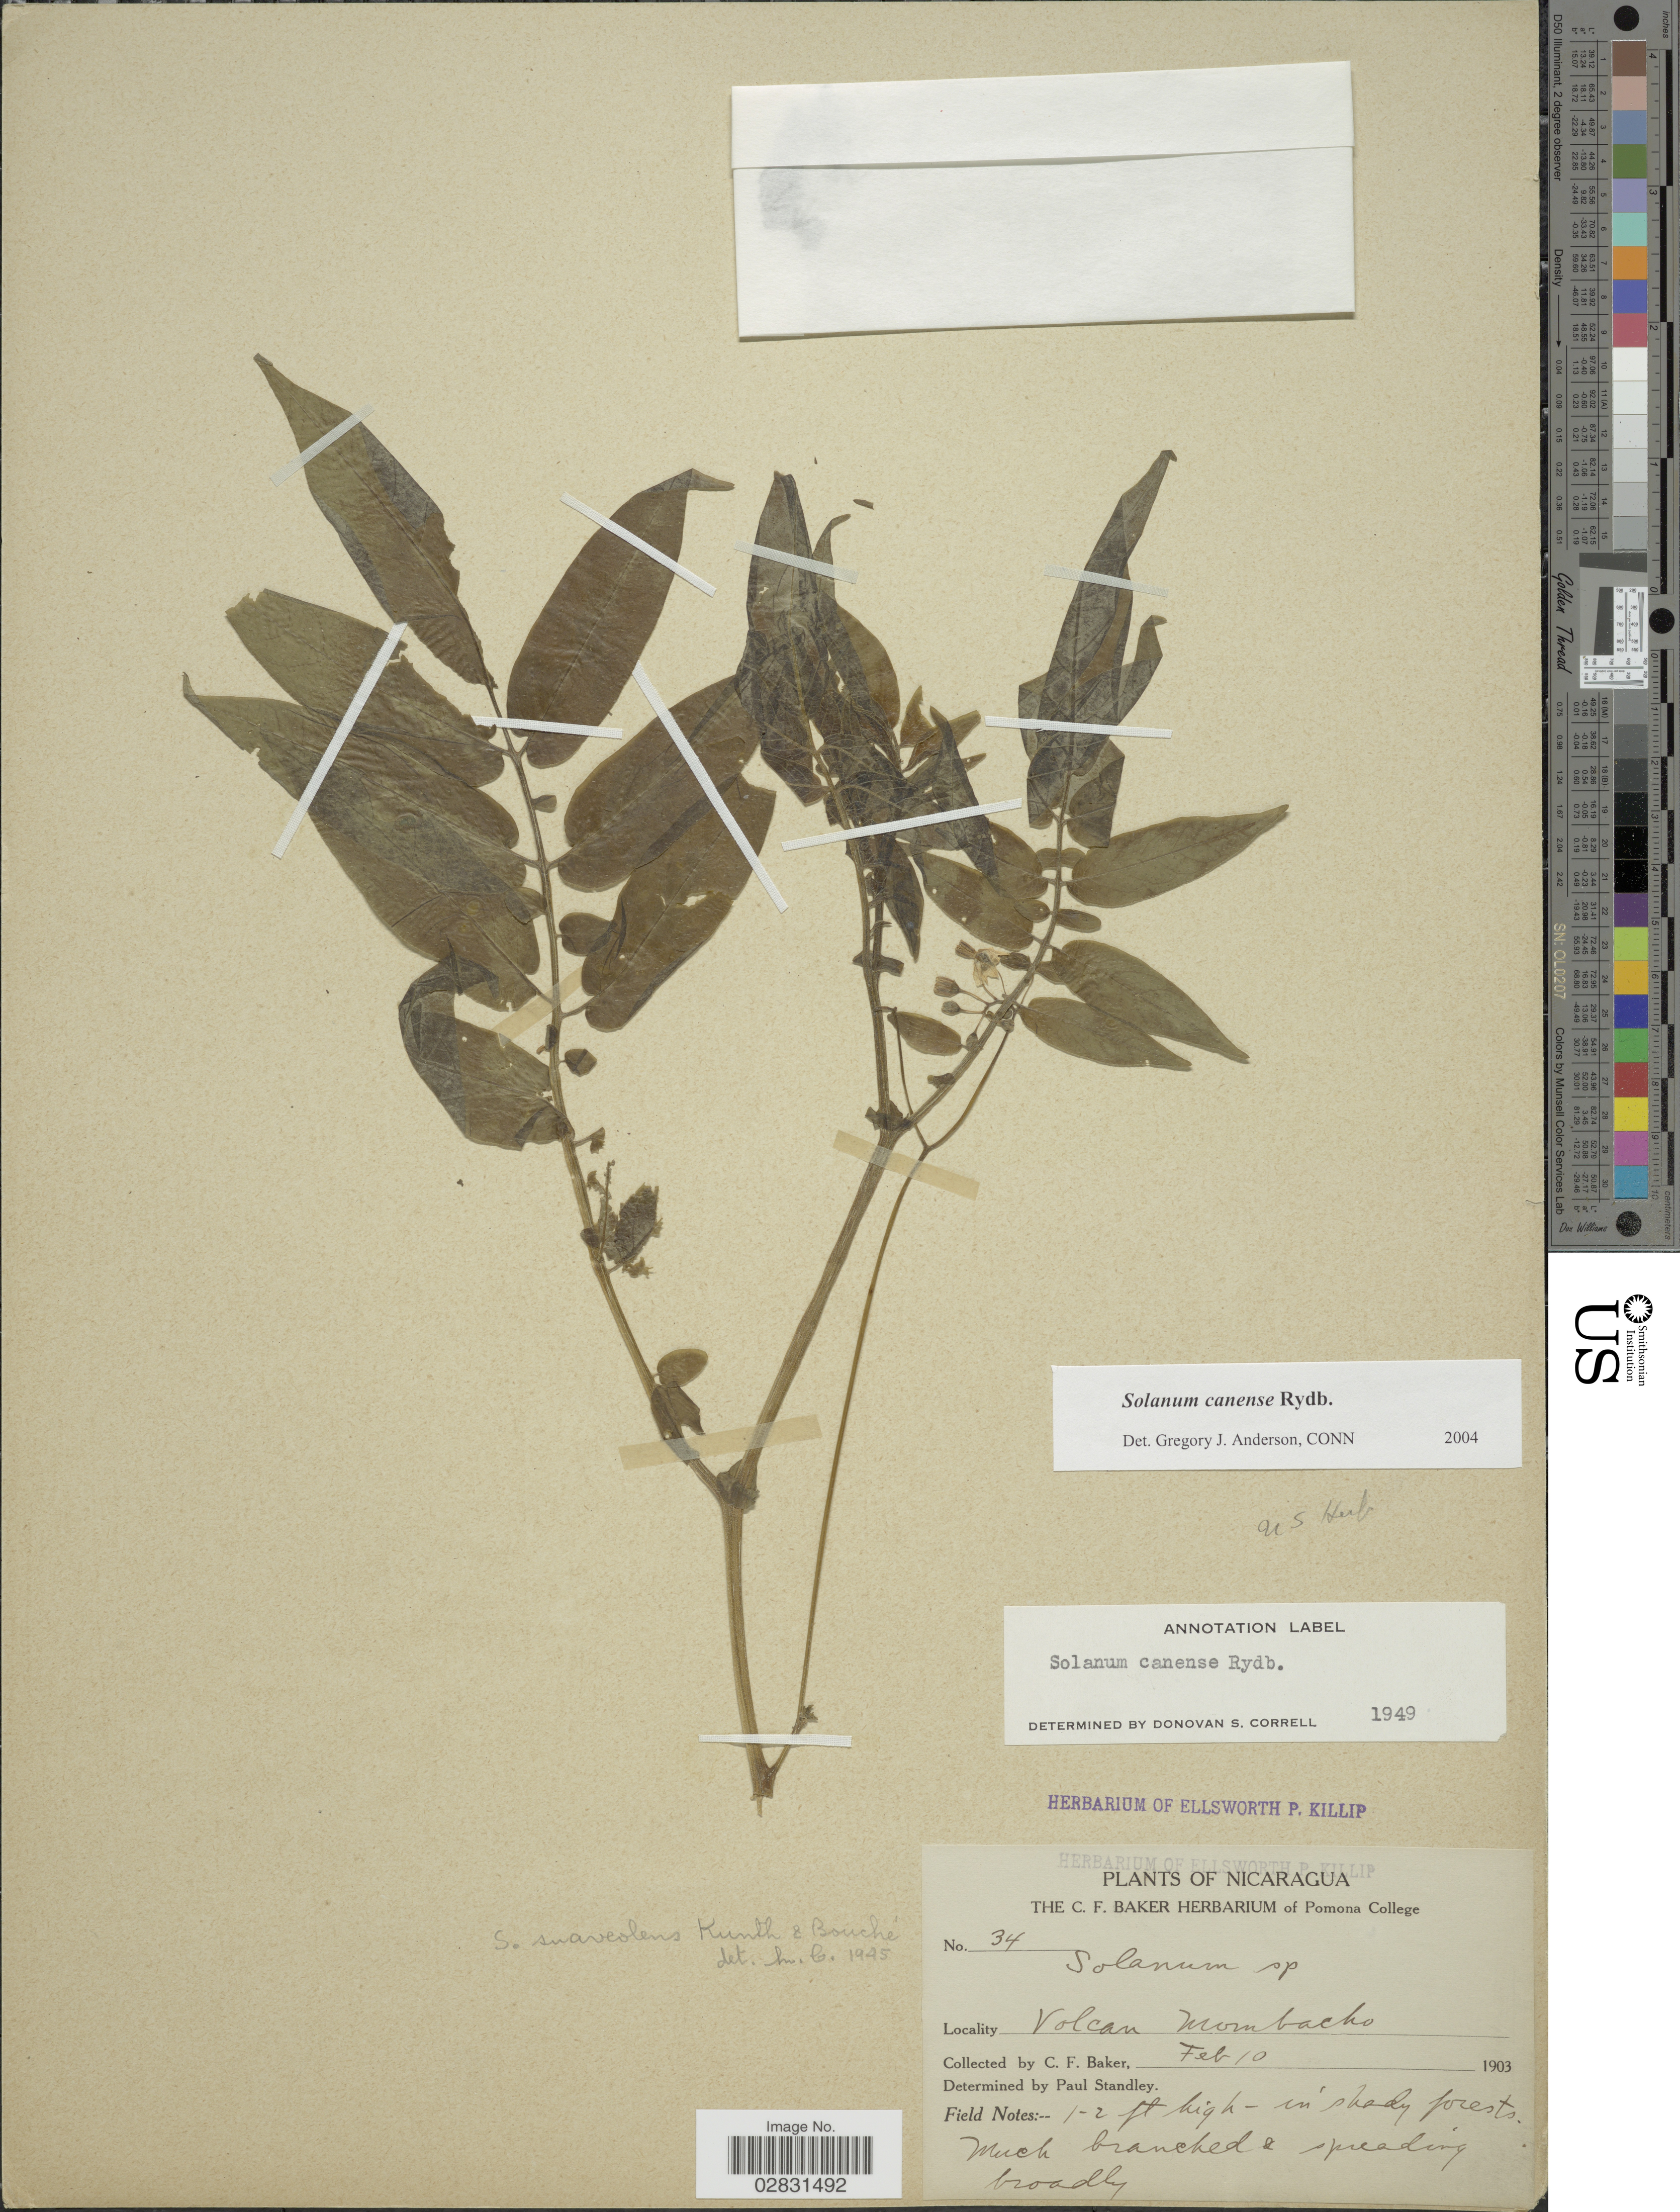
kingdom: Plantae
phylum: Tracheophyta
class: Magnoliopsida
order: Solanales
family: Solanaceae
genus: Solanum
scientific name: Solanum canense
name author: Rydb.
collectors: C. F. Baker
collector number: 34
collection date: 1903-02-10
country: Nicaragua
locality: Volcan Mombacho.